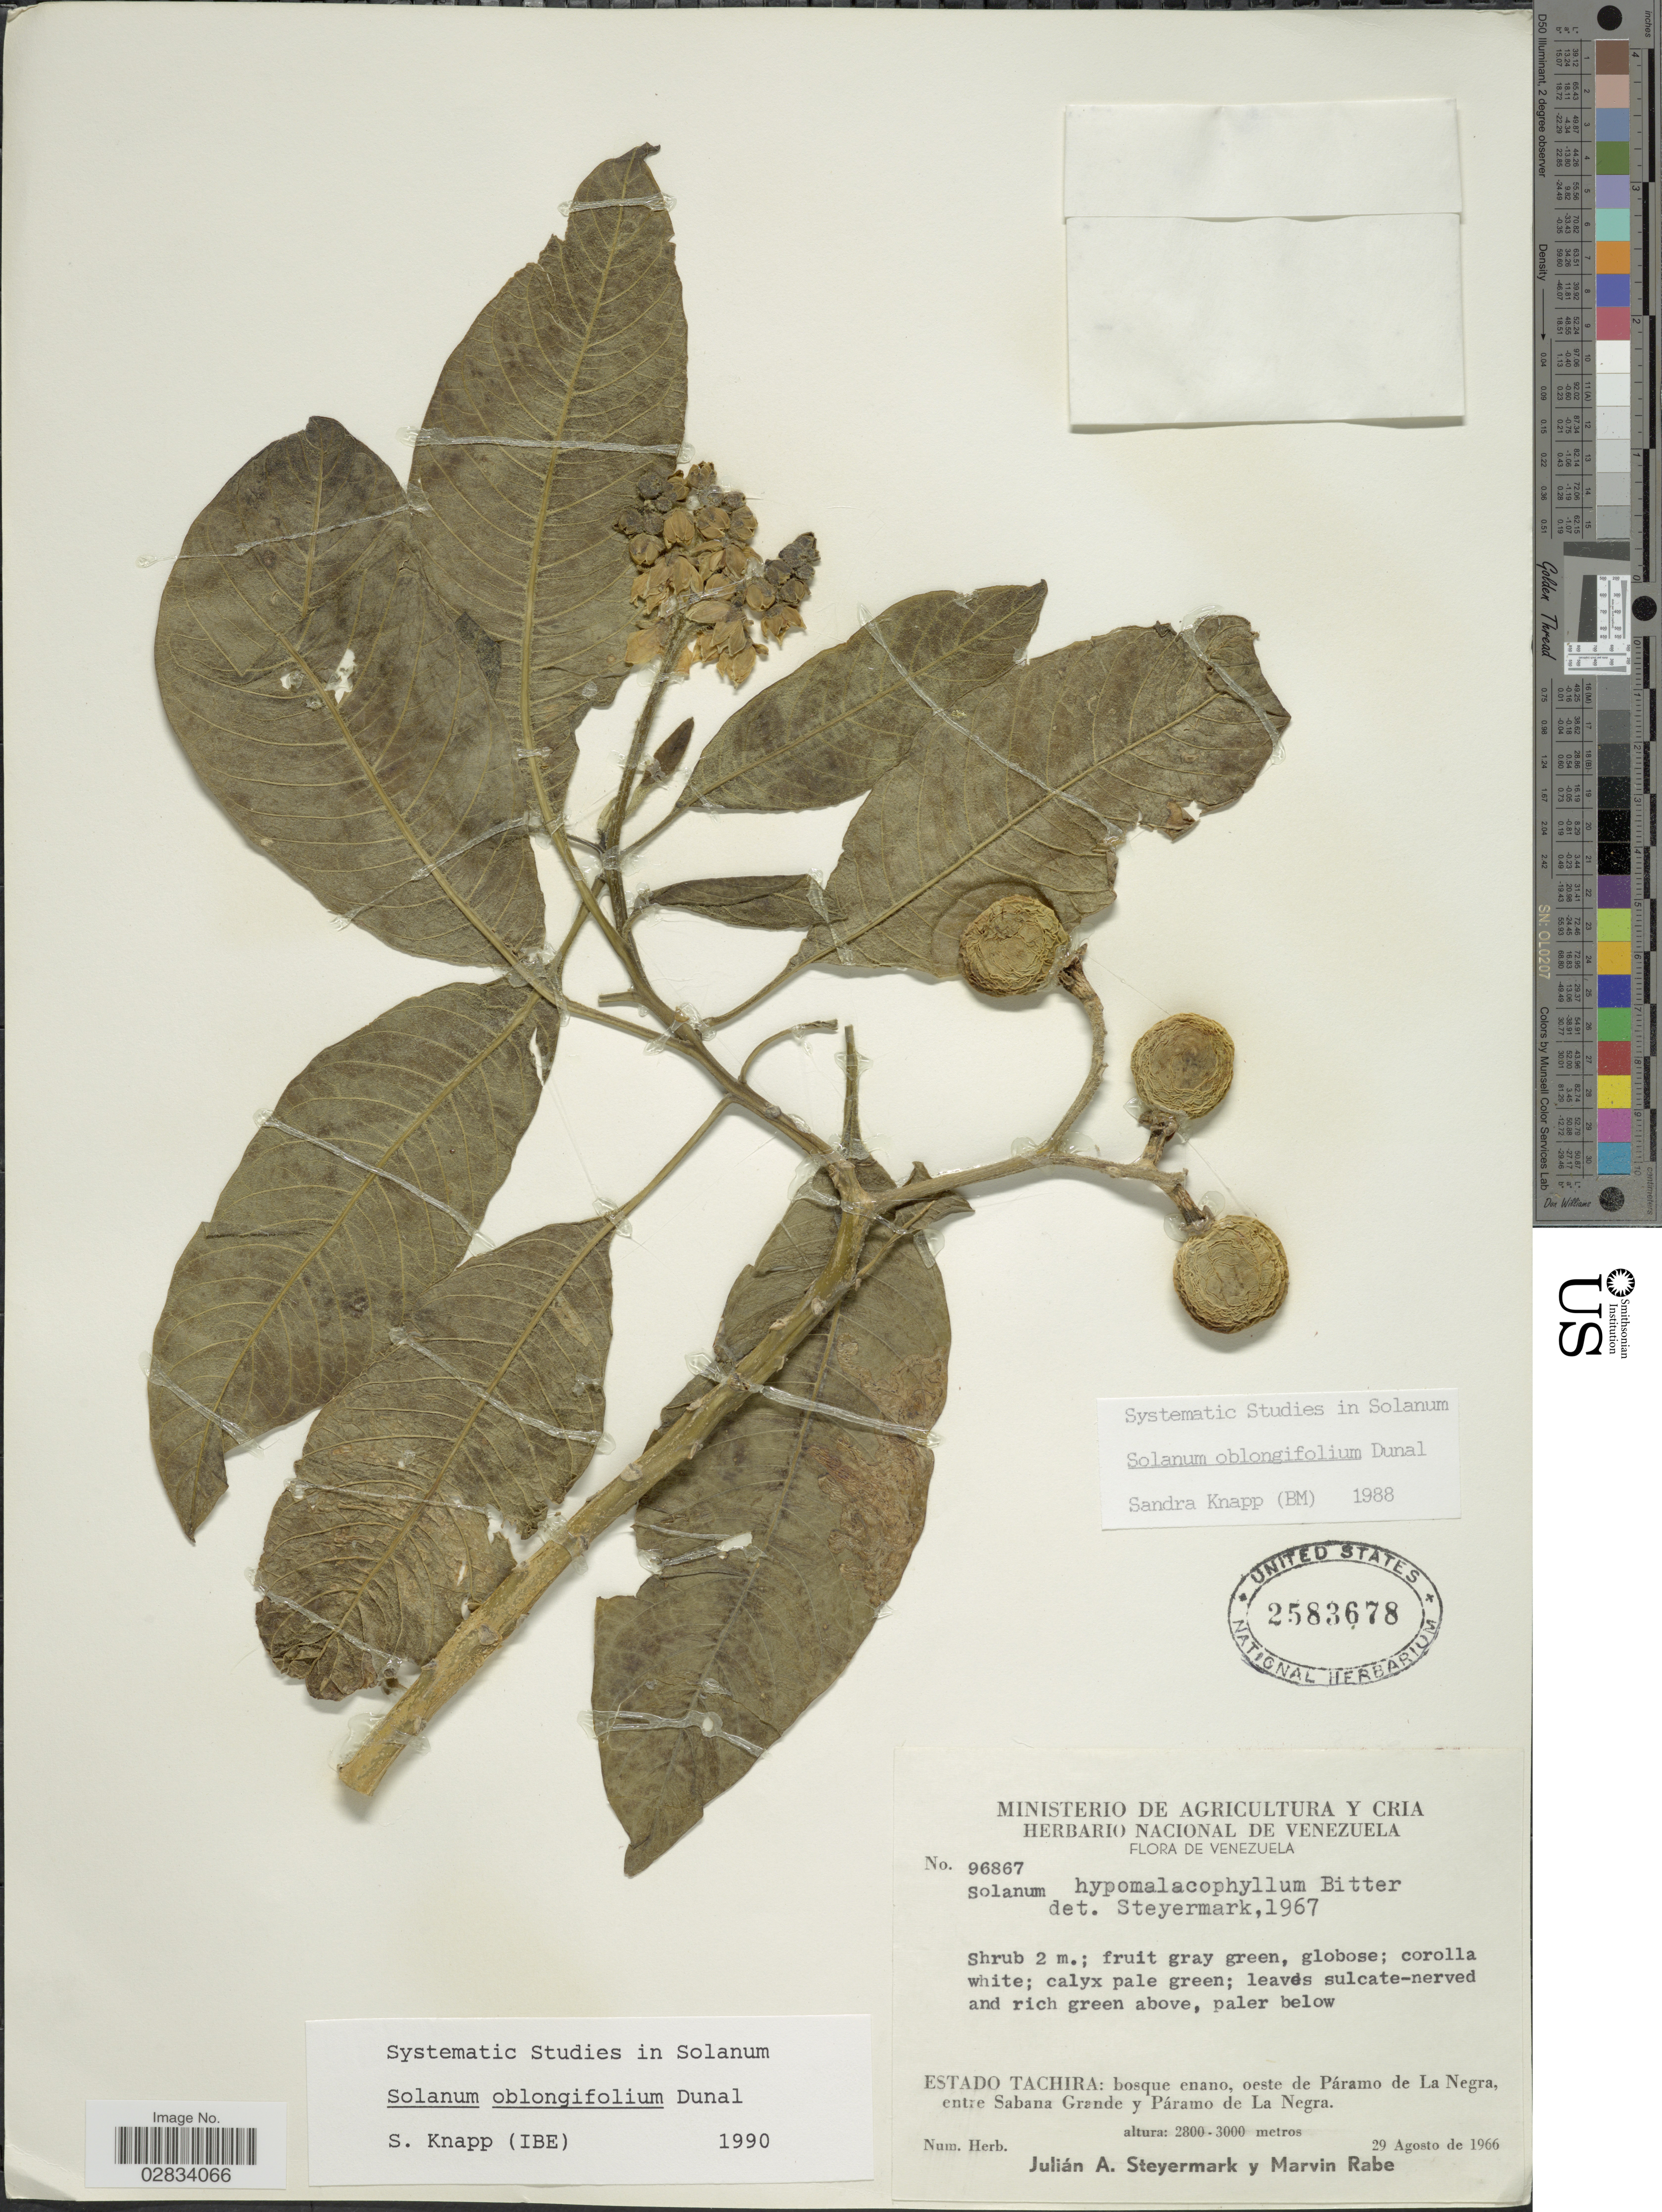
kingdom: Plantae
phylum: Tracheophyta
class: Magnoliopsida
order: Solanales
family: Solanaceae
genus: Solanum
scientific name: Solanum oblongifolium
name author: Duval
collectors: J. Steyermark & M. Rabe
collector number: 96867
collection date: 1966-08-29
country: Venezuela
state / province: Tachira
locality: Bosque enano, oeste de Páramo de La Negra, entre Sabana Grande y Páramo de La Negra.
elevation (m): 2800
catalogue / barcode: US 2583678